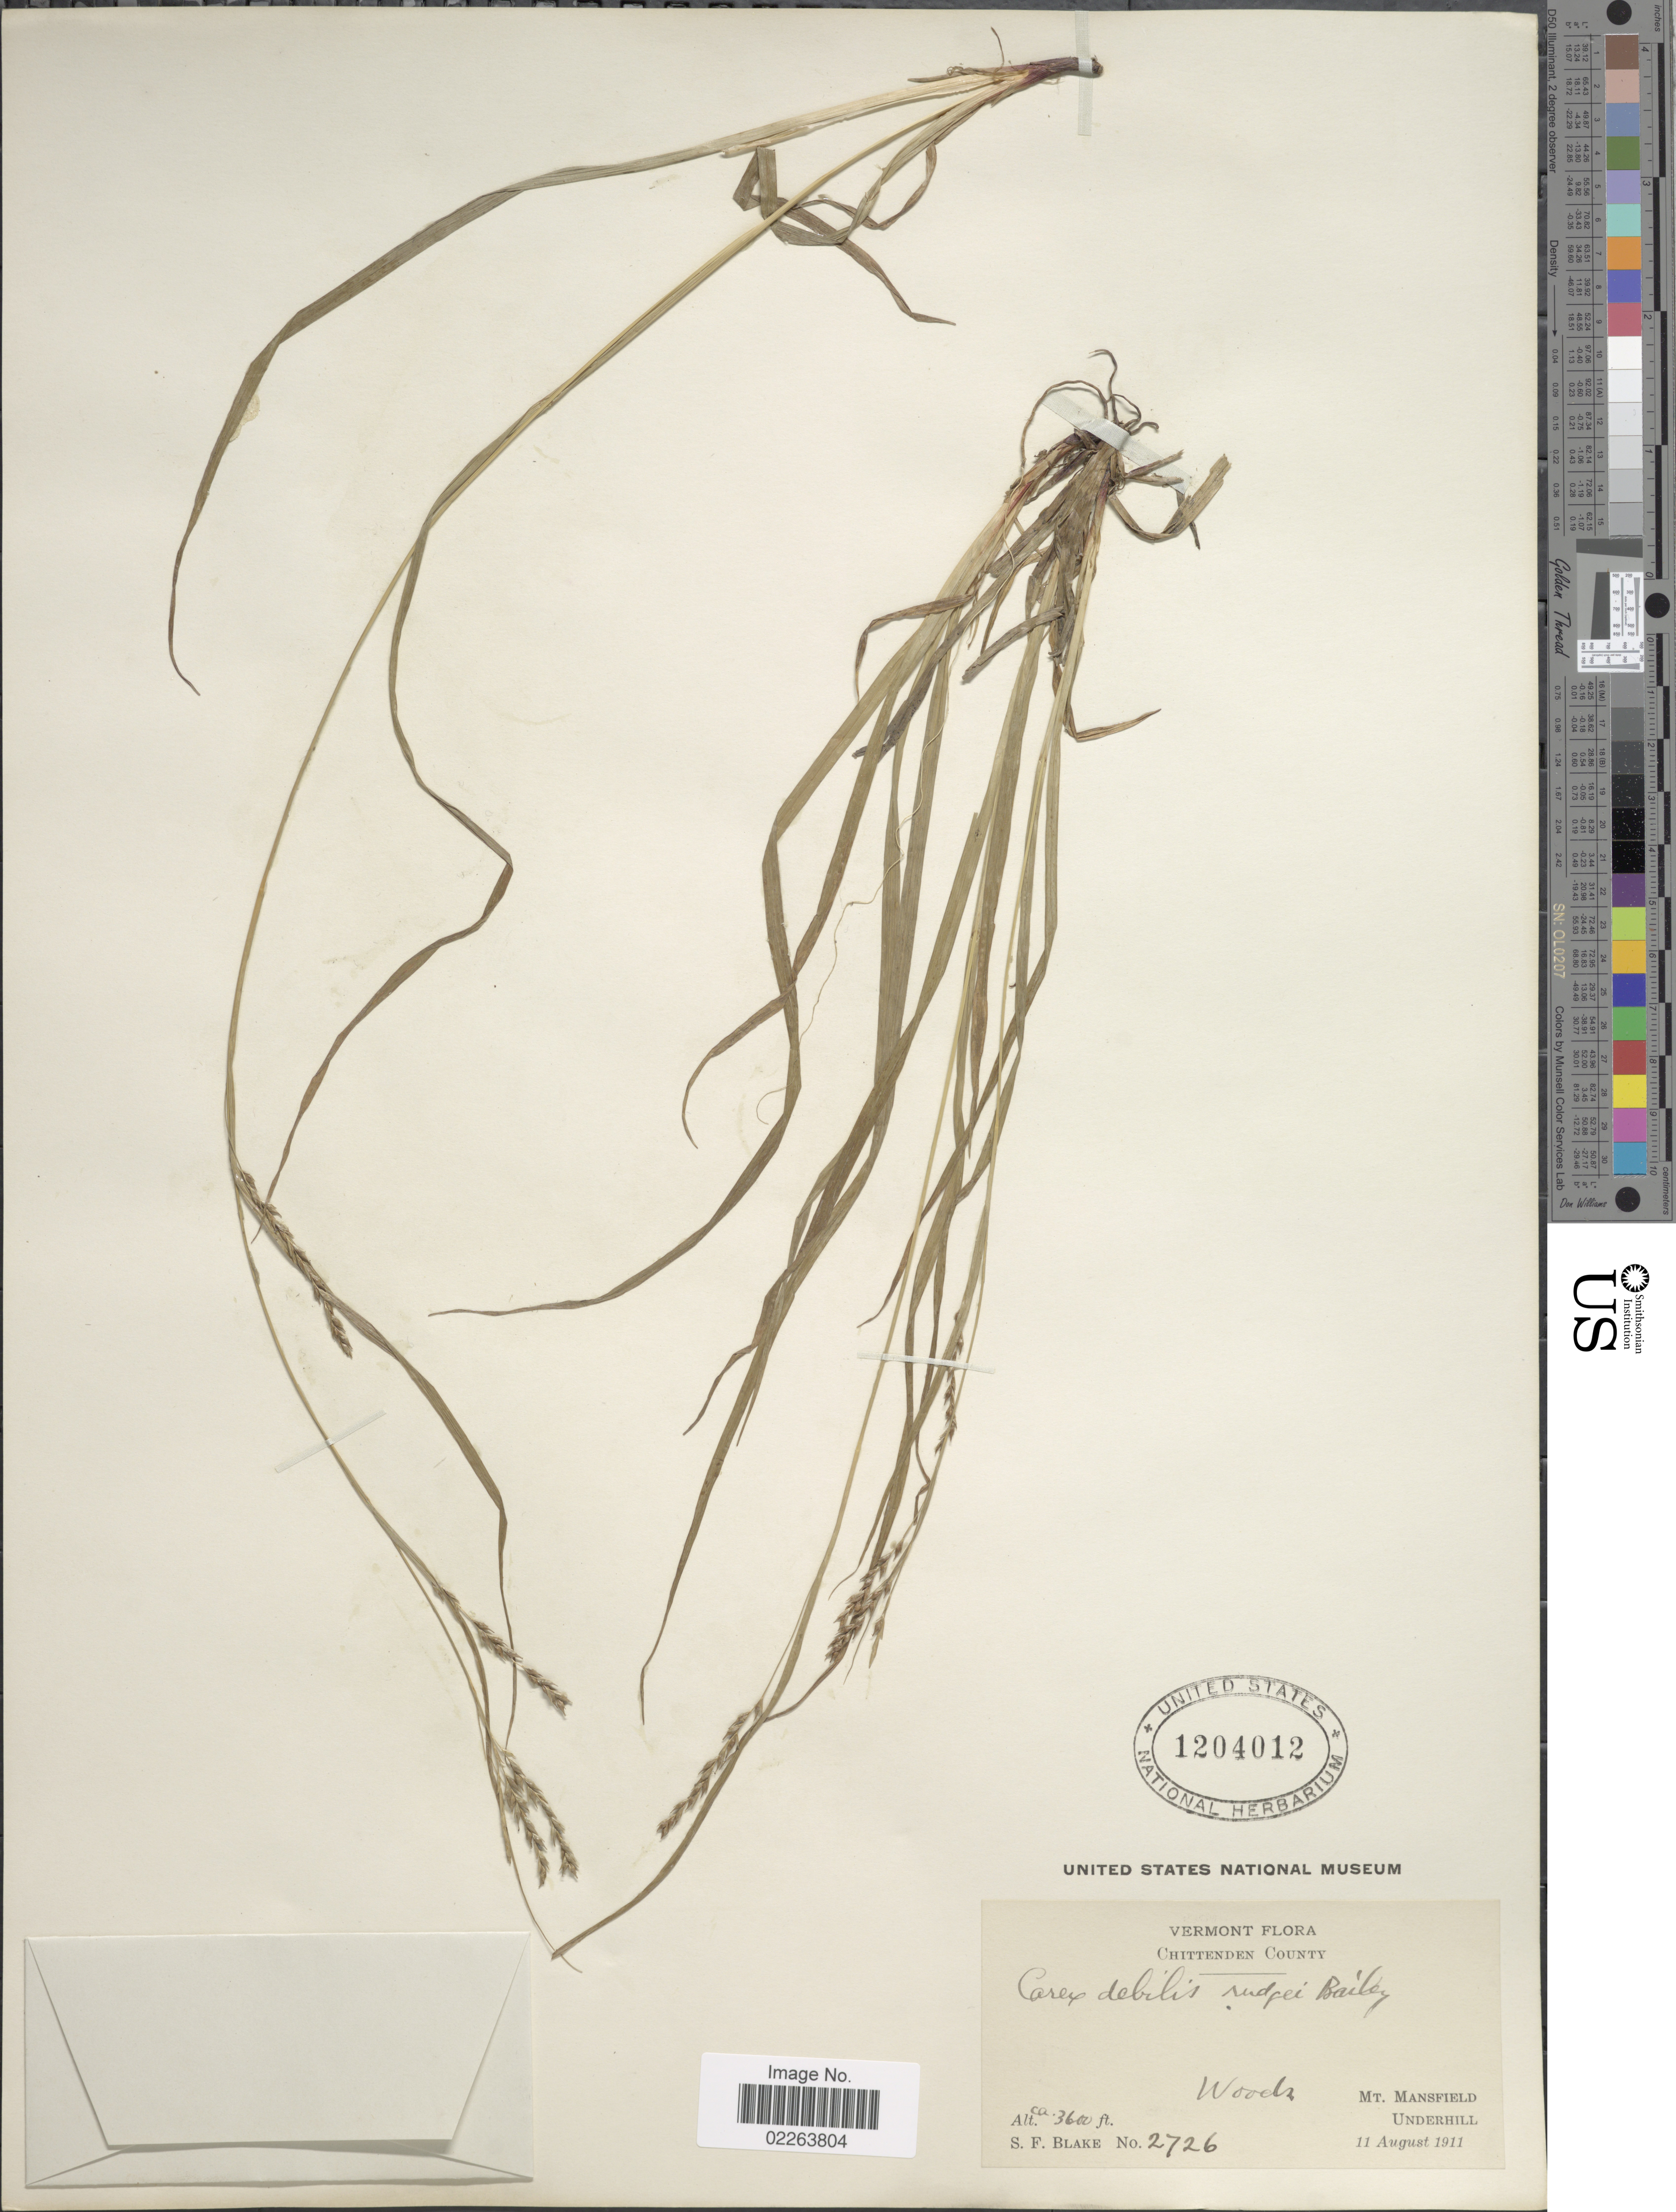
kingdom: Plantae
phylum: Tracheophyta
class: Liliopsida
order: Poales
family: Cyperaceae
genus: Carex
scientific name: Carex flexuosa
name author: Muhl. ex Willd.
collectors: S. Blake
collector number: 2726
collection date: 1911-08-11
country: United States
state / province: Vermont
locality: Chittenden County. Mt. Mansfield, Underhill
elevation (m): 1097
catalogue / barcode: US 1204012